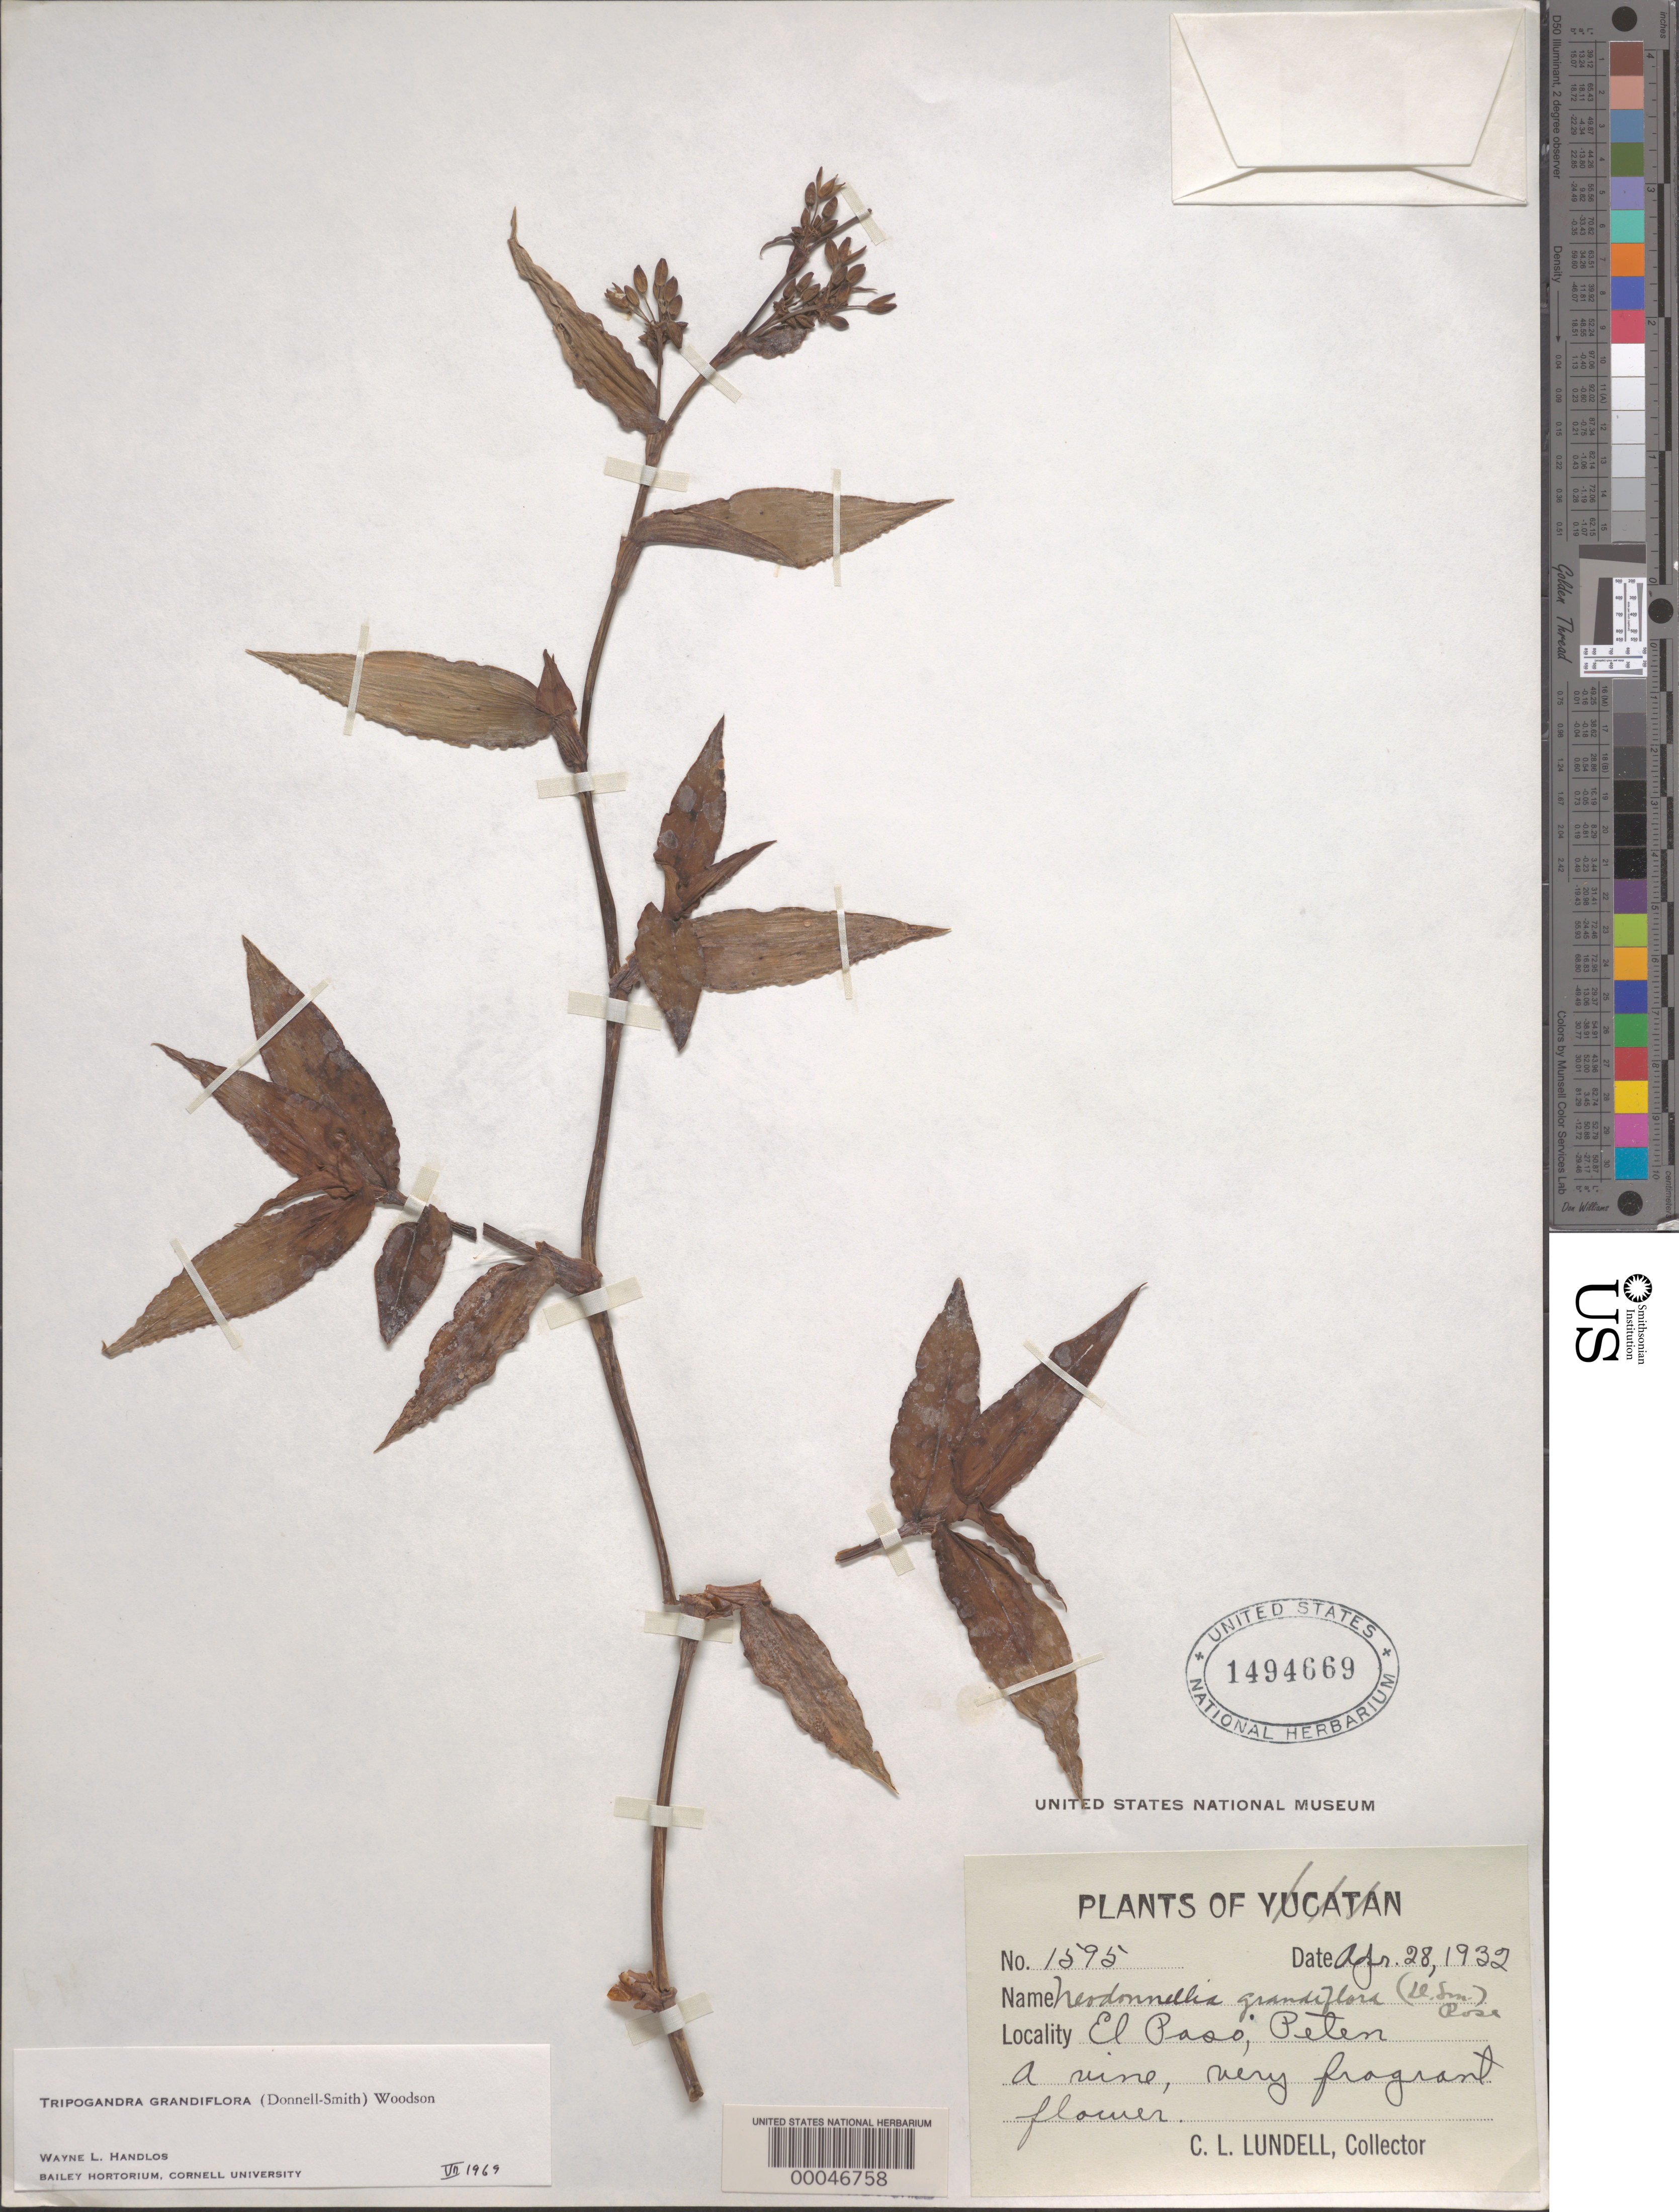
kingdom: Plantae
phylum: Tracheophyta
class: Liliopsida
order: Commelinales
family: Commelinaceae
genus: Tripogandra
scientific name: Tripogandra grandiflora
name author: (Donn. Sm.) Woodson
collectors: C. L. Lundell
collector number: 1595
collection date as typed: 28 Apr 1932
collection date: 1932-04-28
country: Guatemala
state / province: El Petén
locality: El Paso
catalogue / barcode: US 1494669